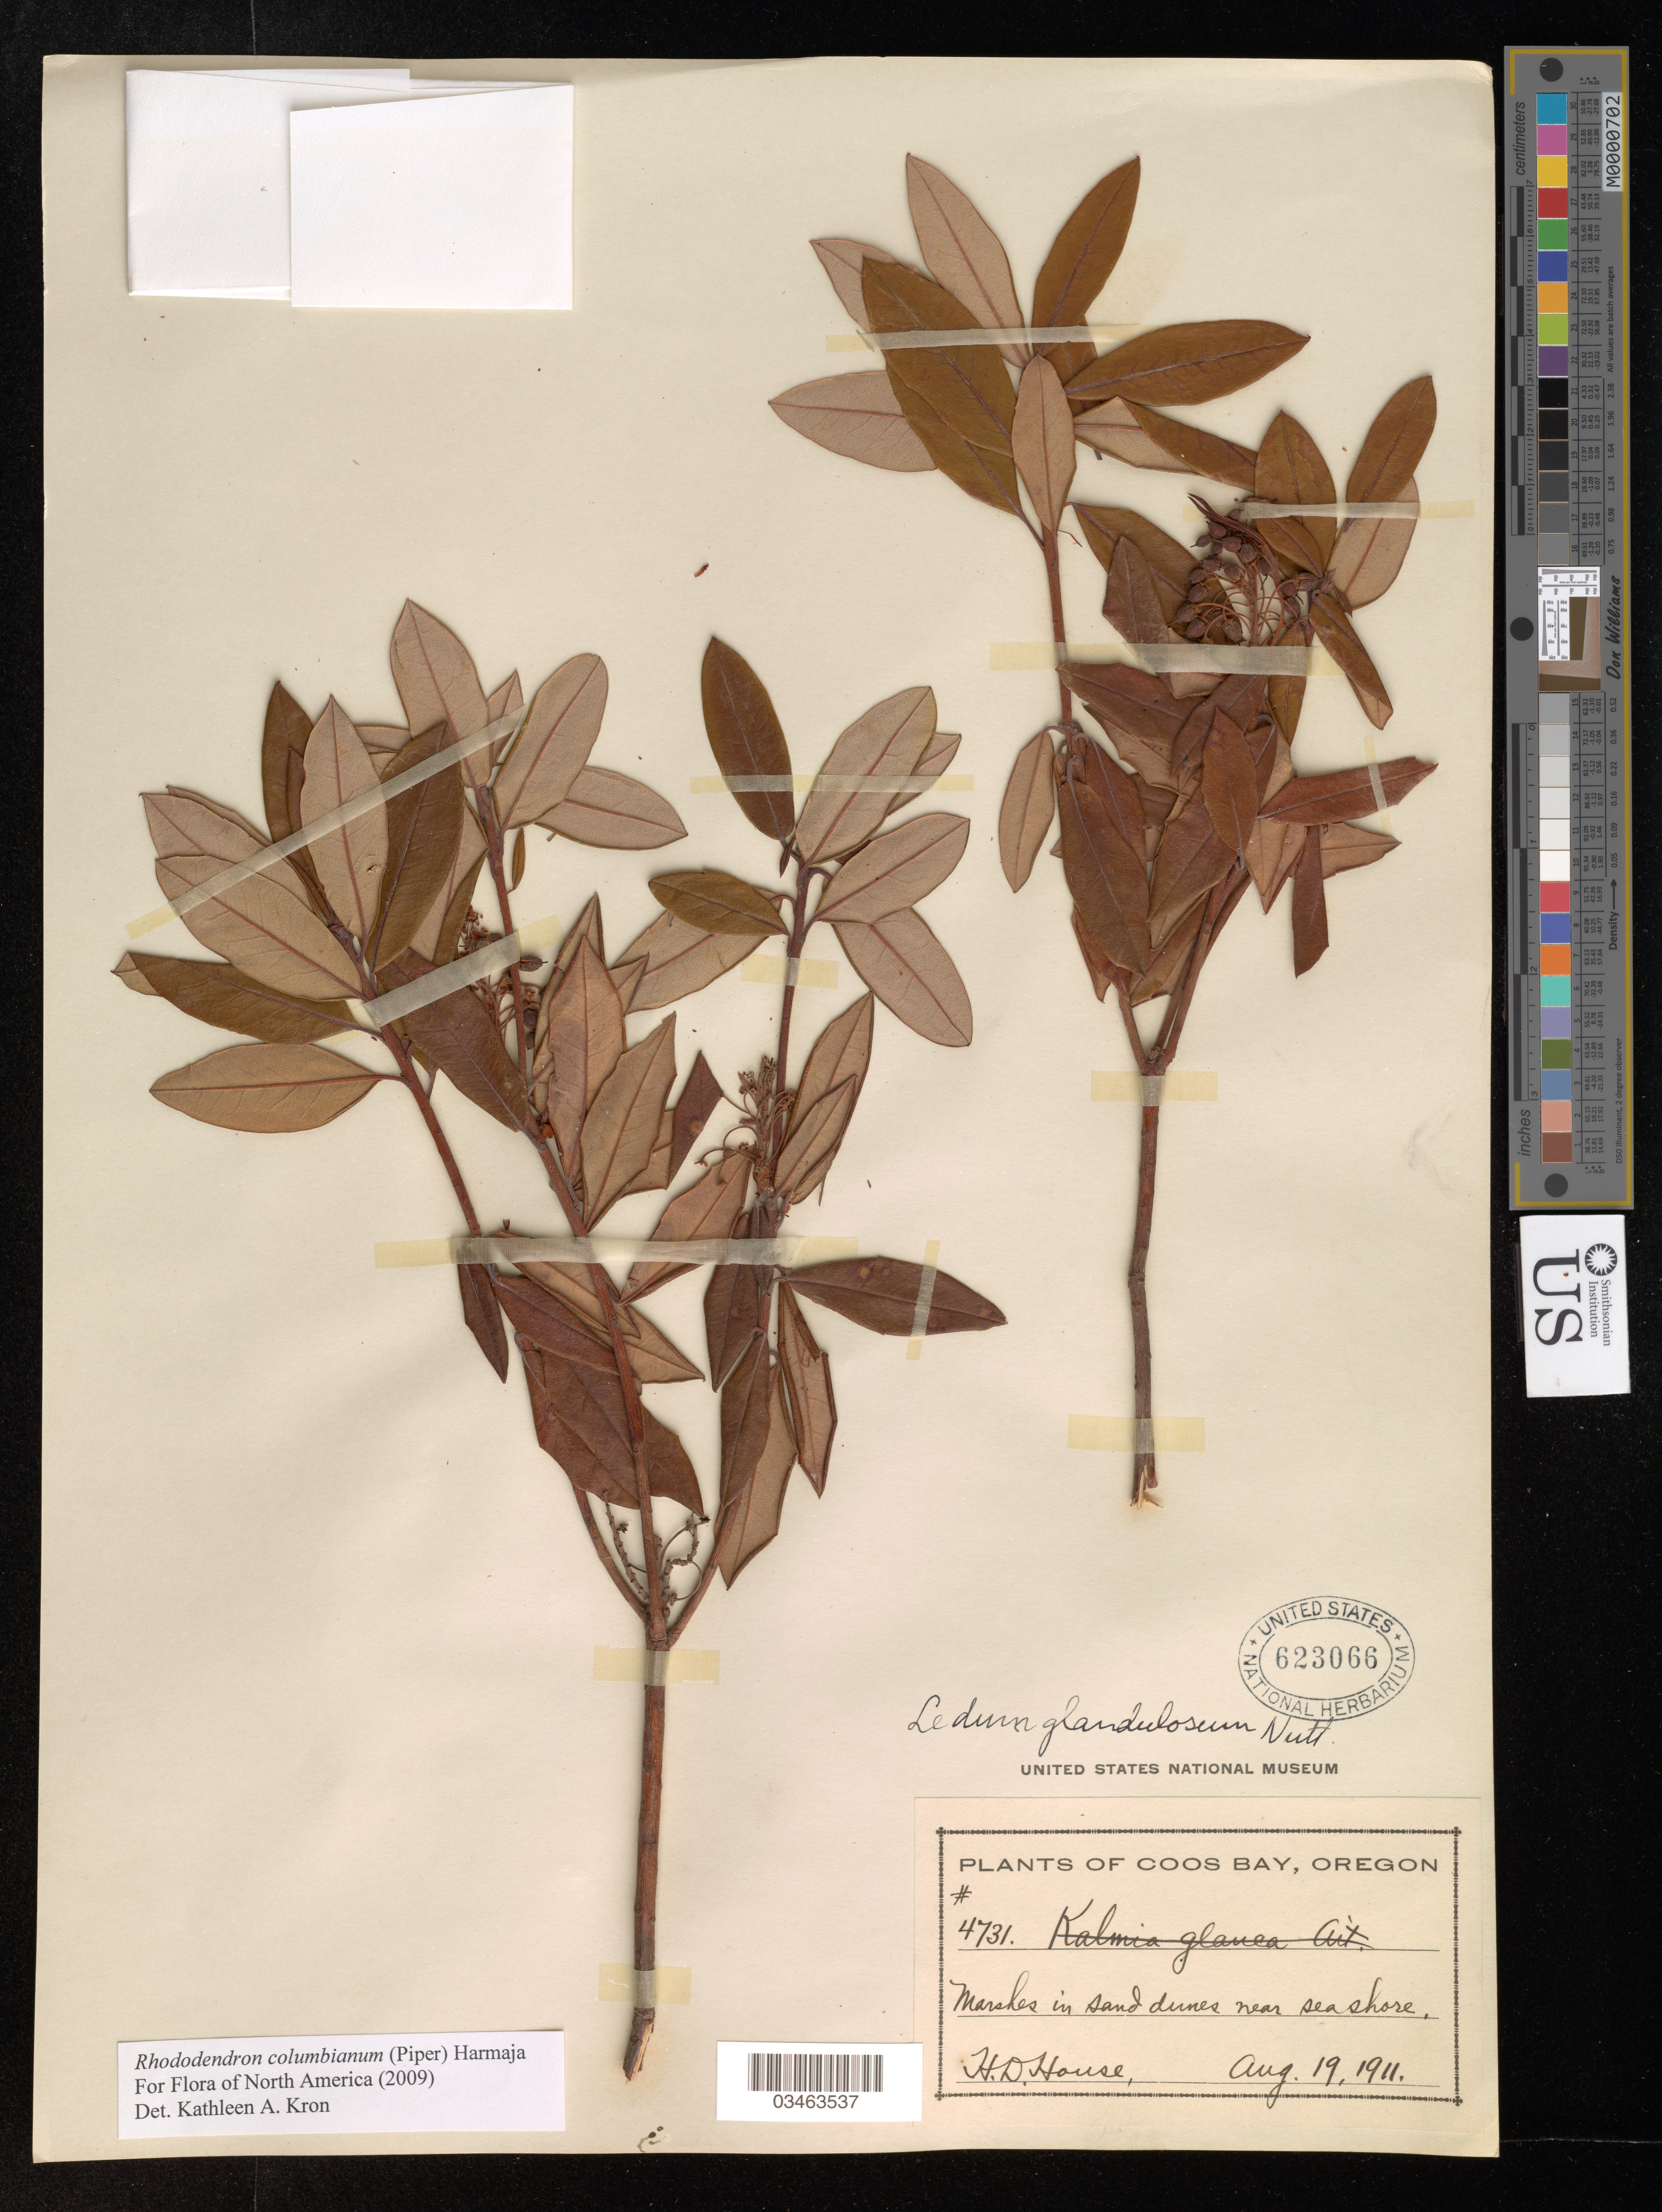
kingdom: Plantae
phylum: Tracheophyta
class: Magnoliopsida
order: Ericales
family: Ericaceae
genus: Rhododendron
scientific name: Rhododendron columbianum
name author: (Piper) Harmaja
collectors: H. D. House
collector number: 4731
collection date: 1911-08-19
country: United States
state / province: Oregon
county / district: Coos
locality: Coos Bay.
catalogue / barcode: US 623066